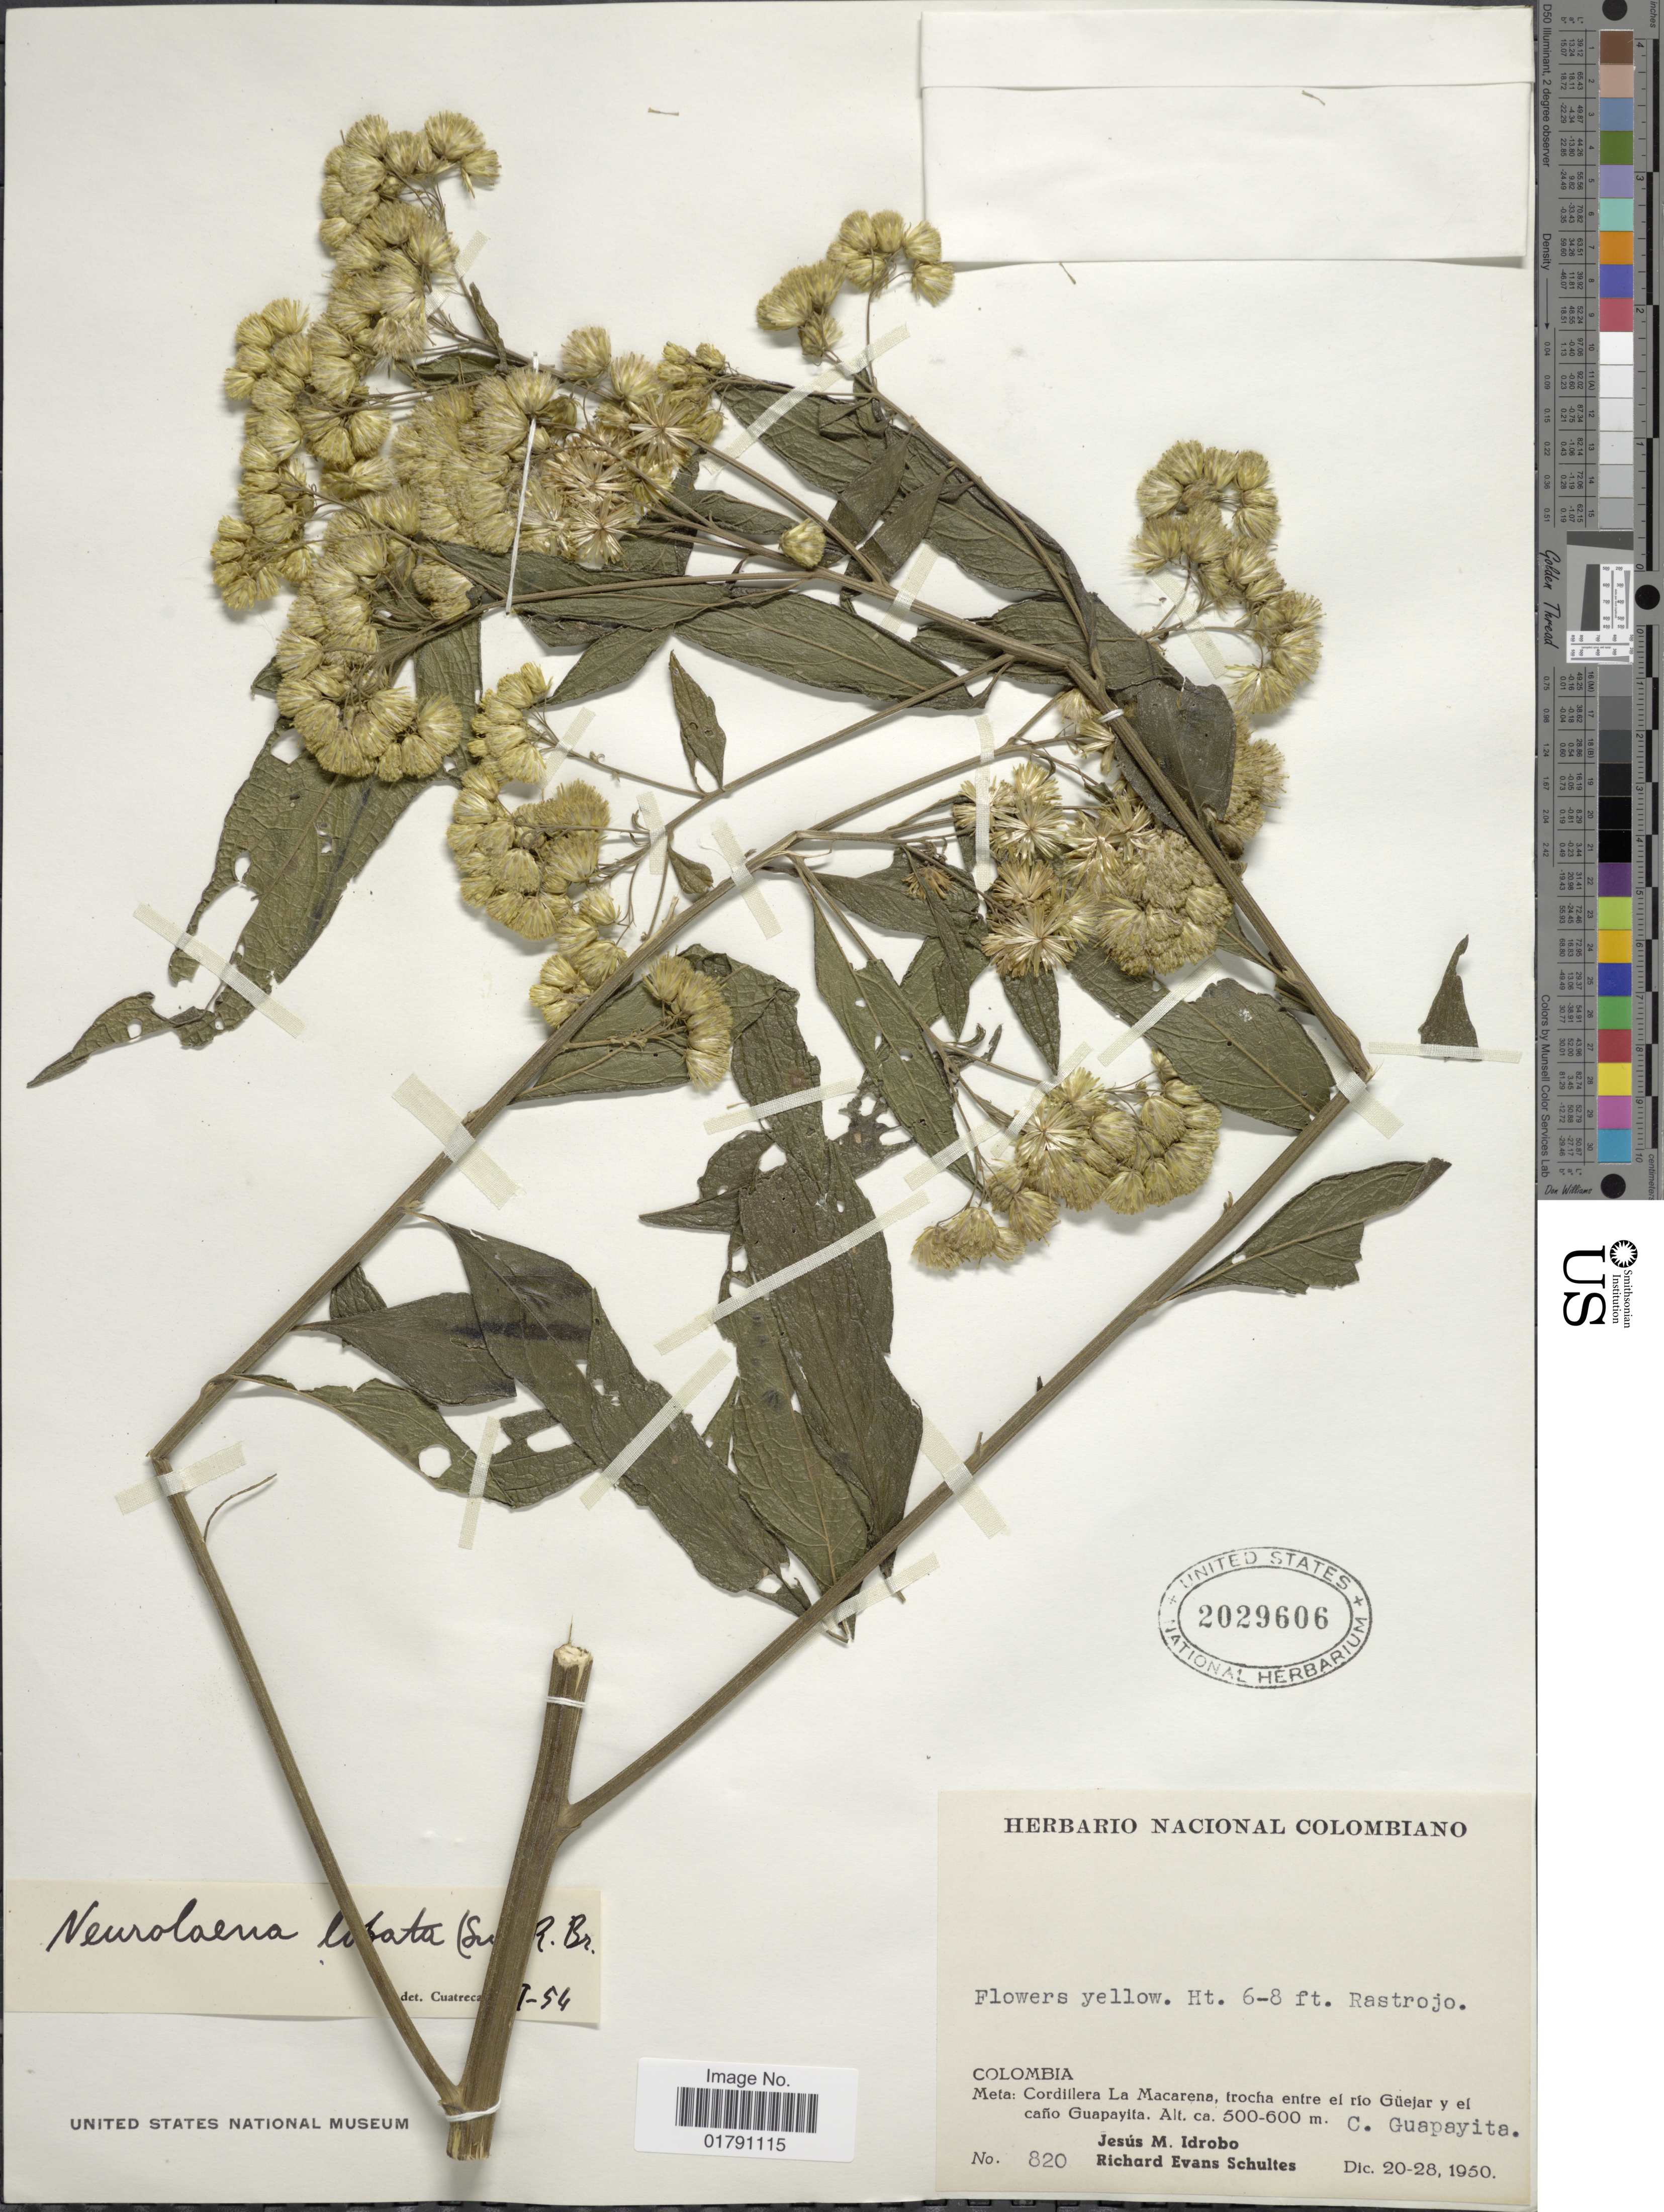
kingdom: Plantae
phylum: Tracheophyta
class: Magnoliopsida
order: Asterales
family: Asteraceae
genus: Neurolaena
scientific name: Neurolaena lobata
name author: (L.) R. Br. ex Cass.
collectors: J. M. Idrobo & R. E. Schultes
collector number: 820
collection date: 1950-12-20/1950-12-28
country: Colombia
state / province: Meta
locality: Cordillera La Macarena, trocha entre el rio Guejar y el cano Guapayita, C. Guapayita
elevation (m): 500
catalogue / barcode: US 2029606